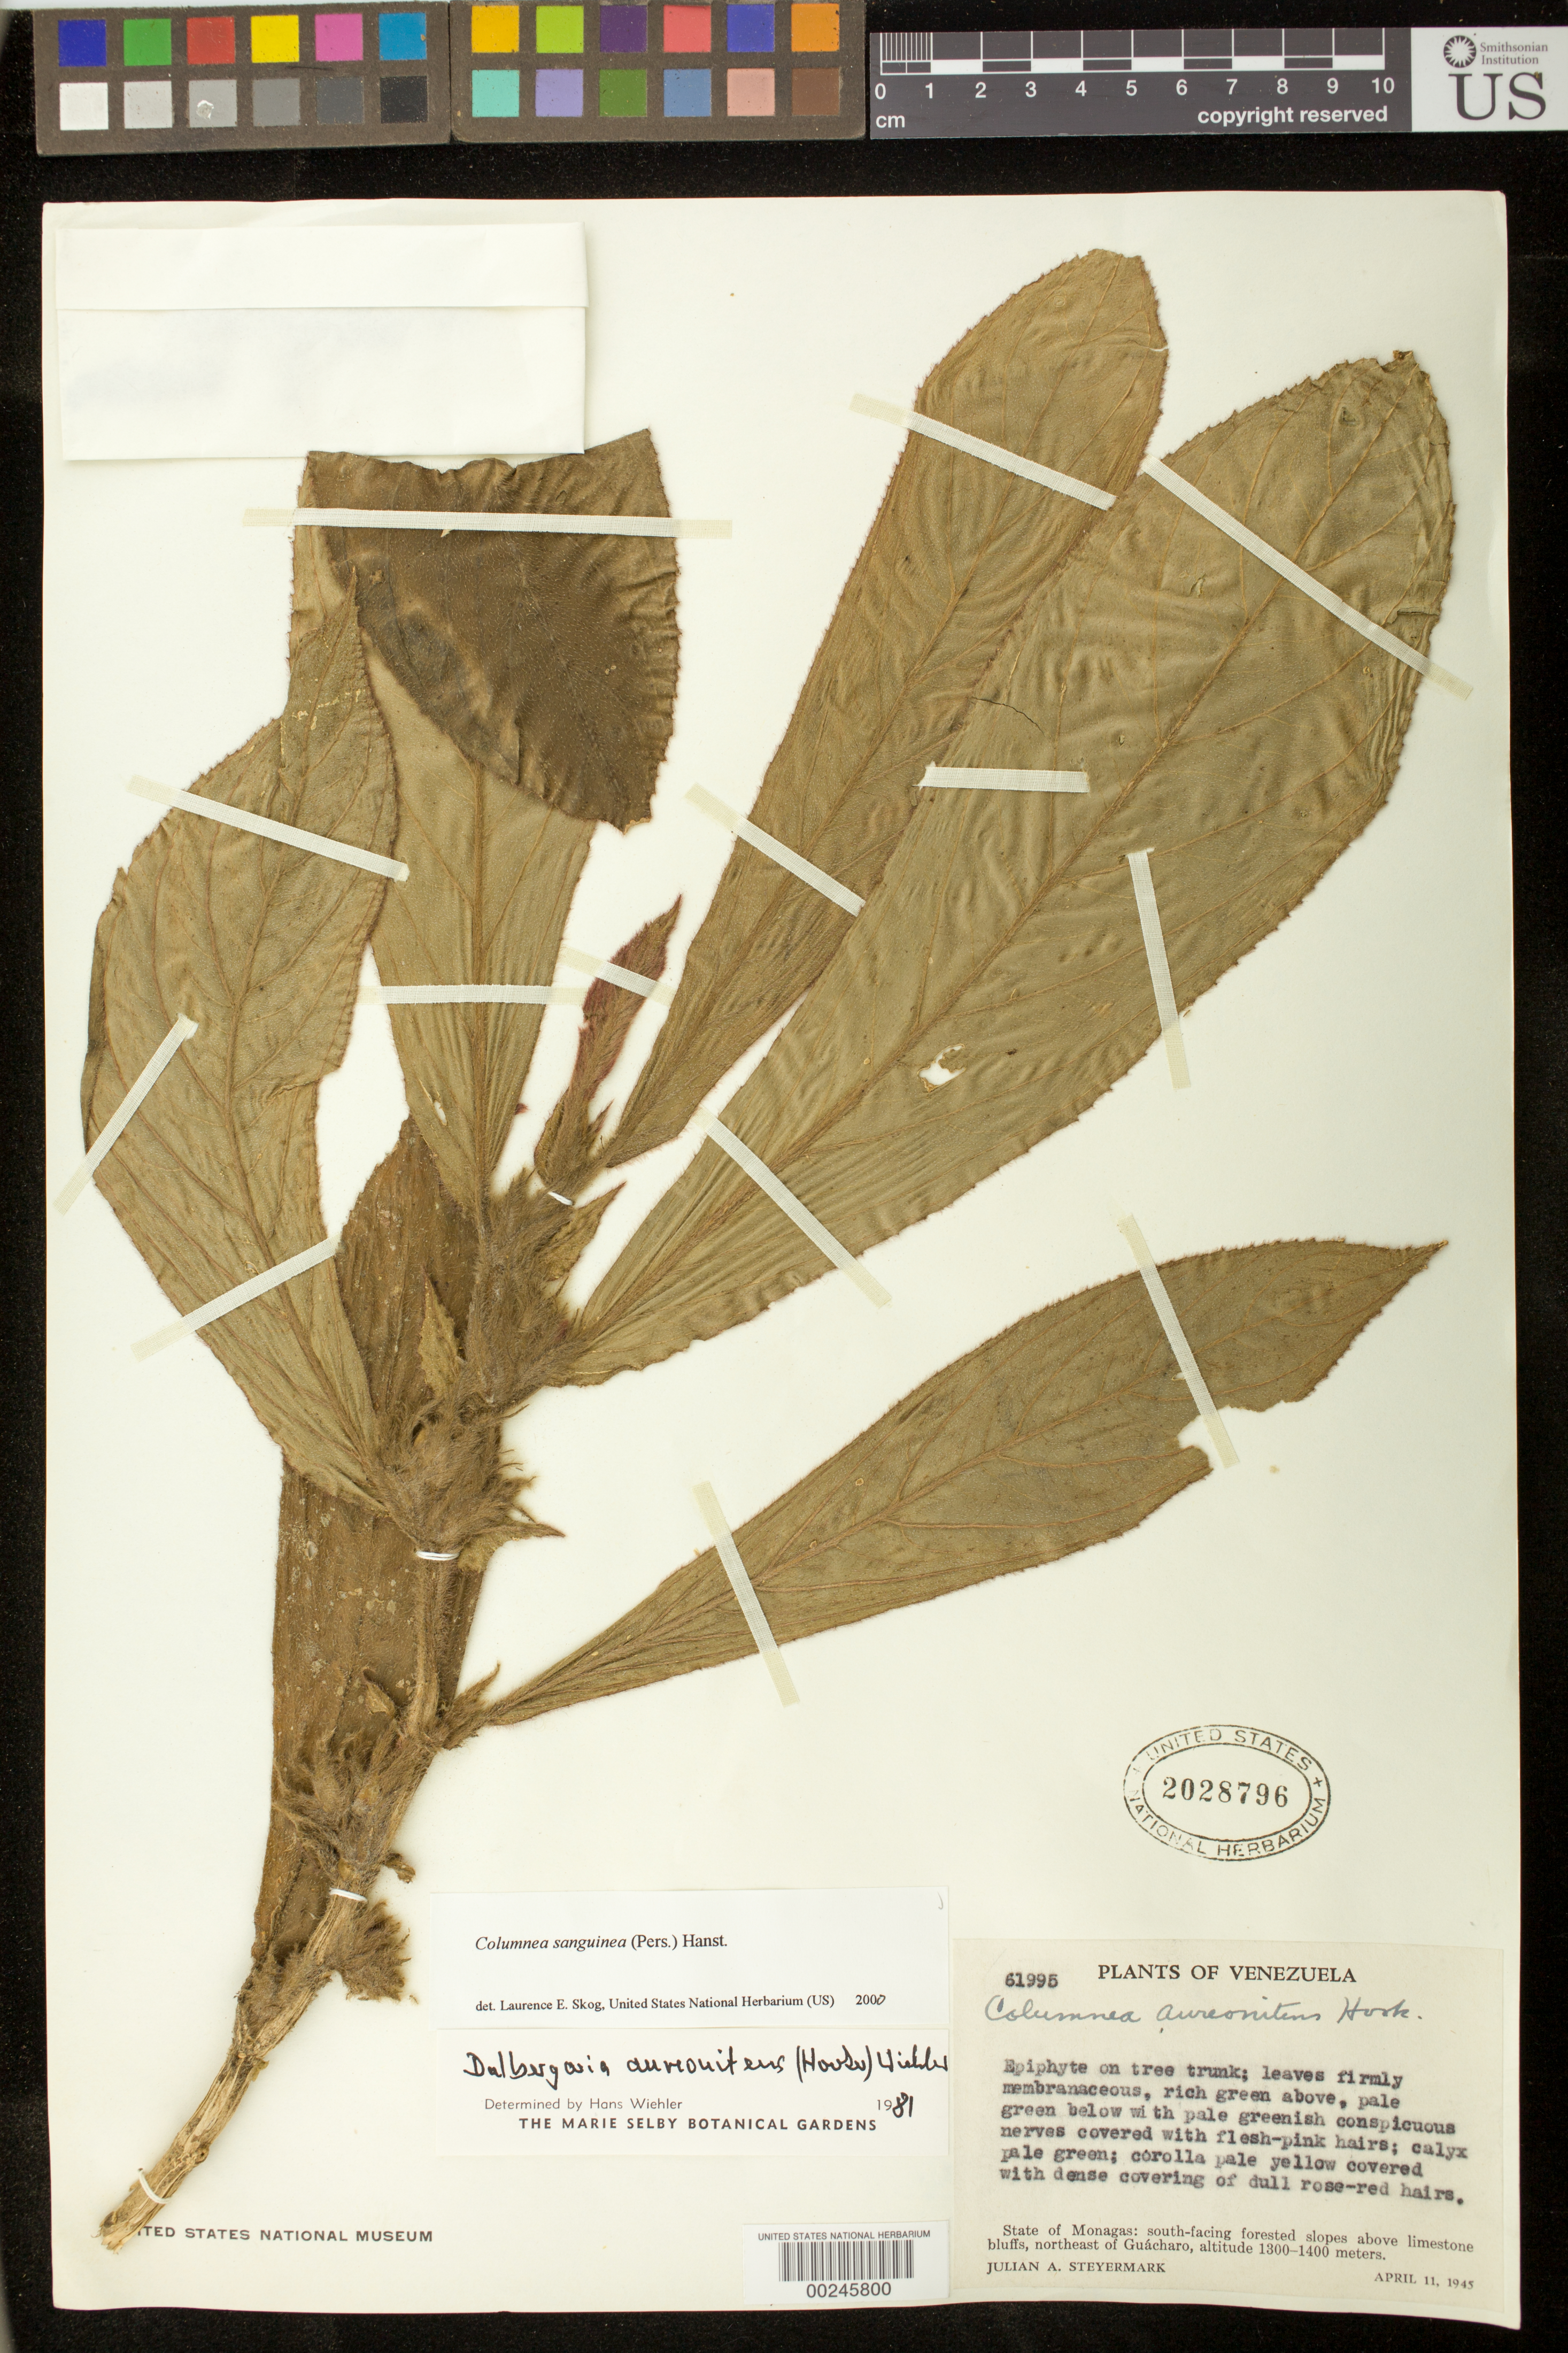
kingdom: Plantae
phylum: Tracheophyta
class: Magnoliopsida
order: Lamiales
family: Gesneriaceae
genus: Columnea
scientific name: Columnea sanguinea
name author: (Pers.) Hanst.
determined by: Skog, Laurence E.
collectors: J. Steyermark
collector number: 61995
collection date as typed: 11 Apr 1945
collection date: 1945-04-11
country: Venezuela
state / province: Monagas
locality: Northeast of Guácharo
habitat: South-facing forested slopes above limestone bluffs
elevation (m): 1300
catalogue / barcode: US 2028796